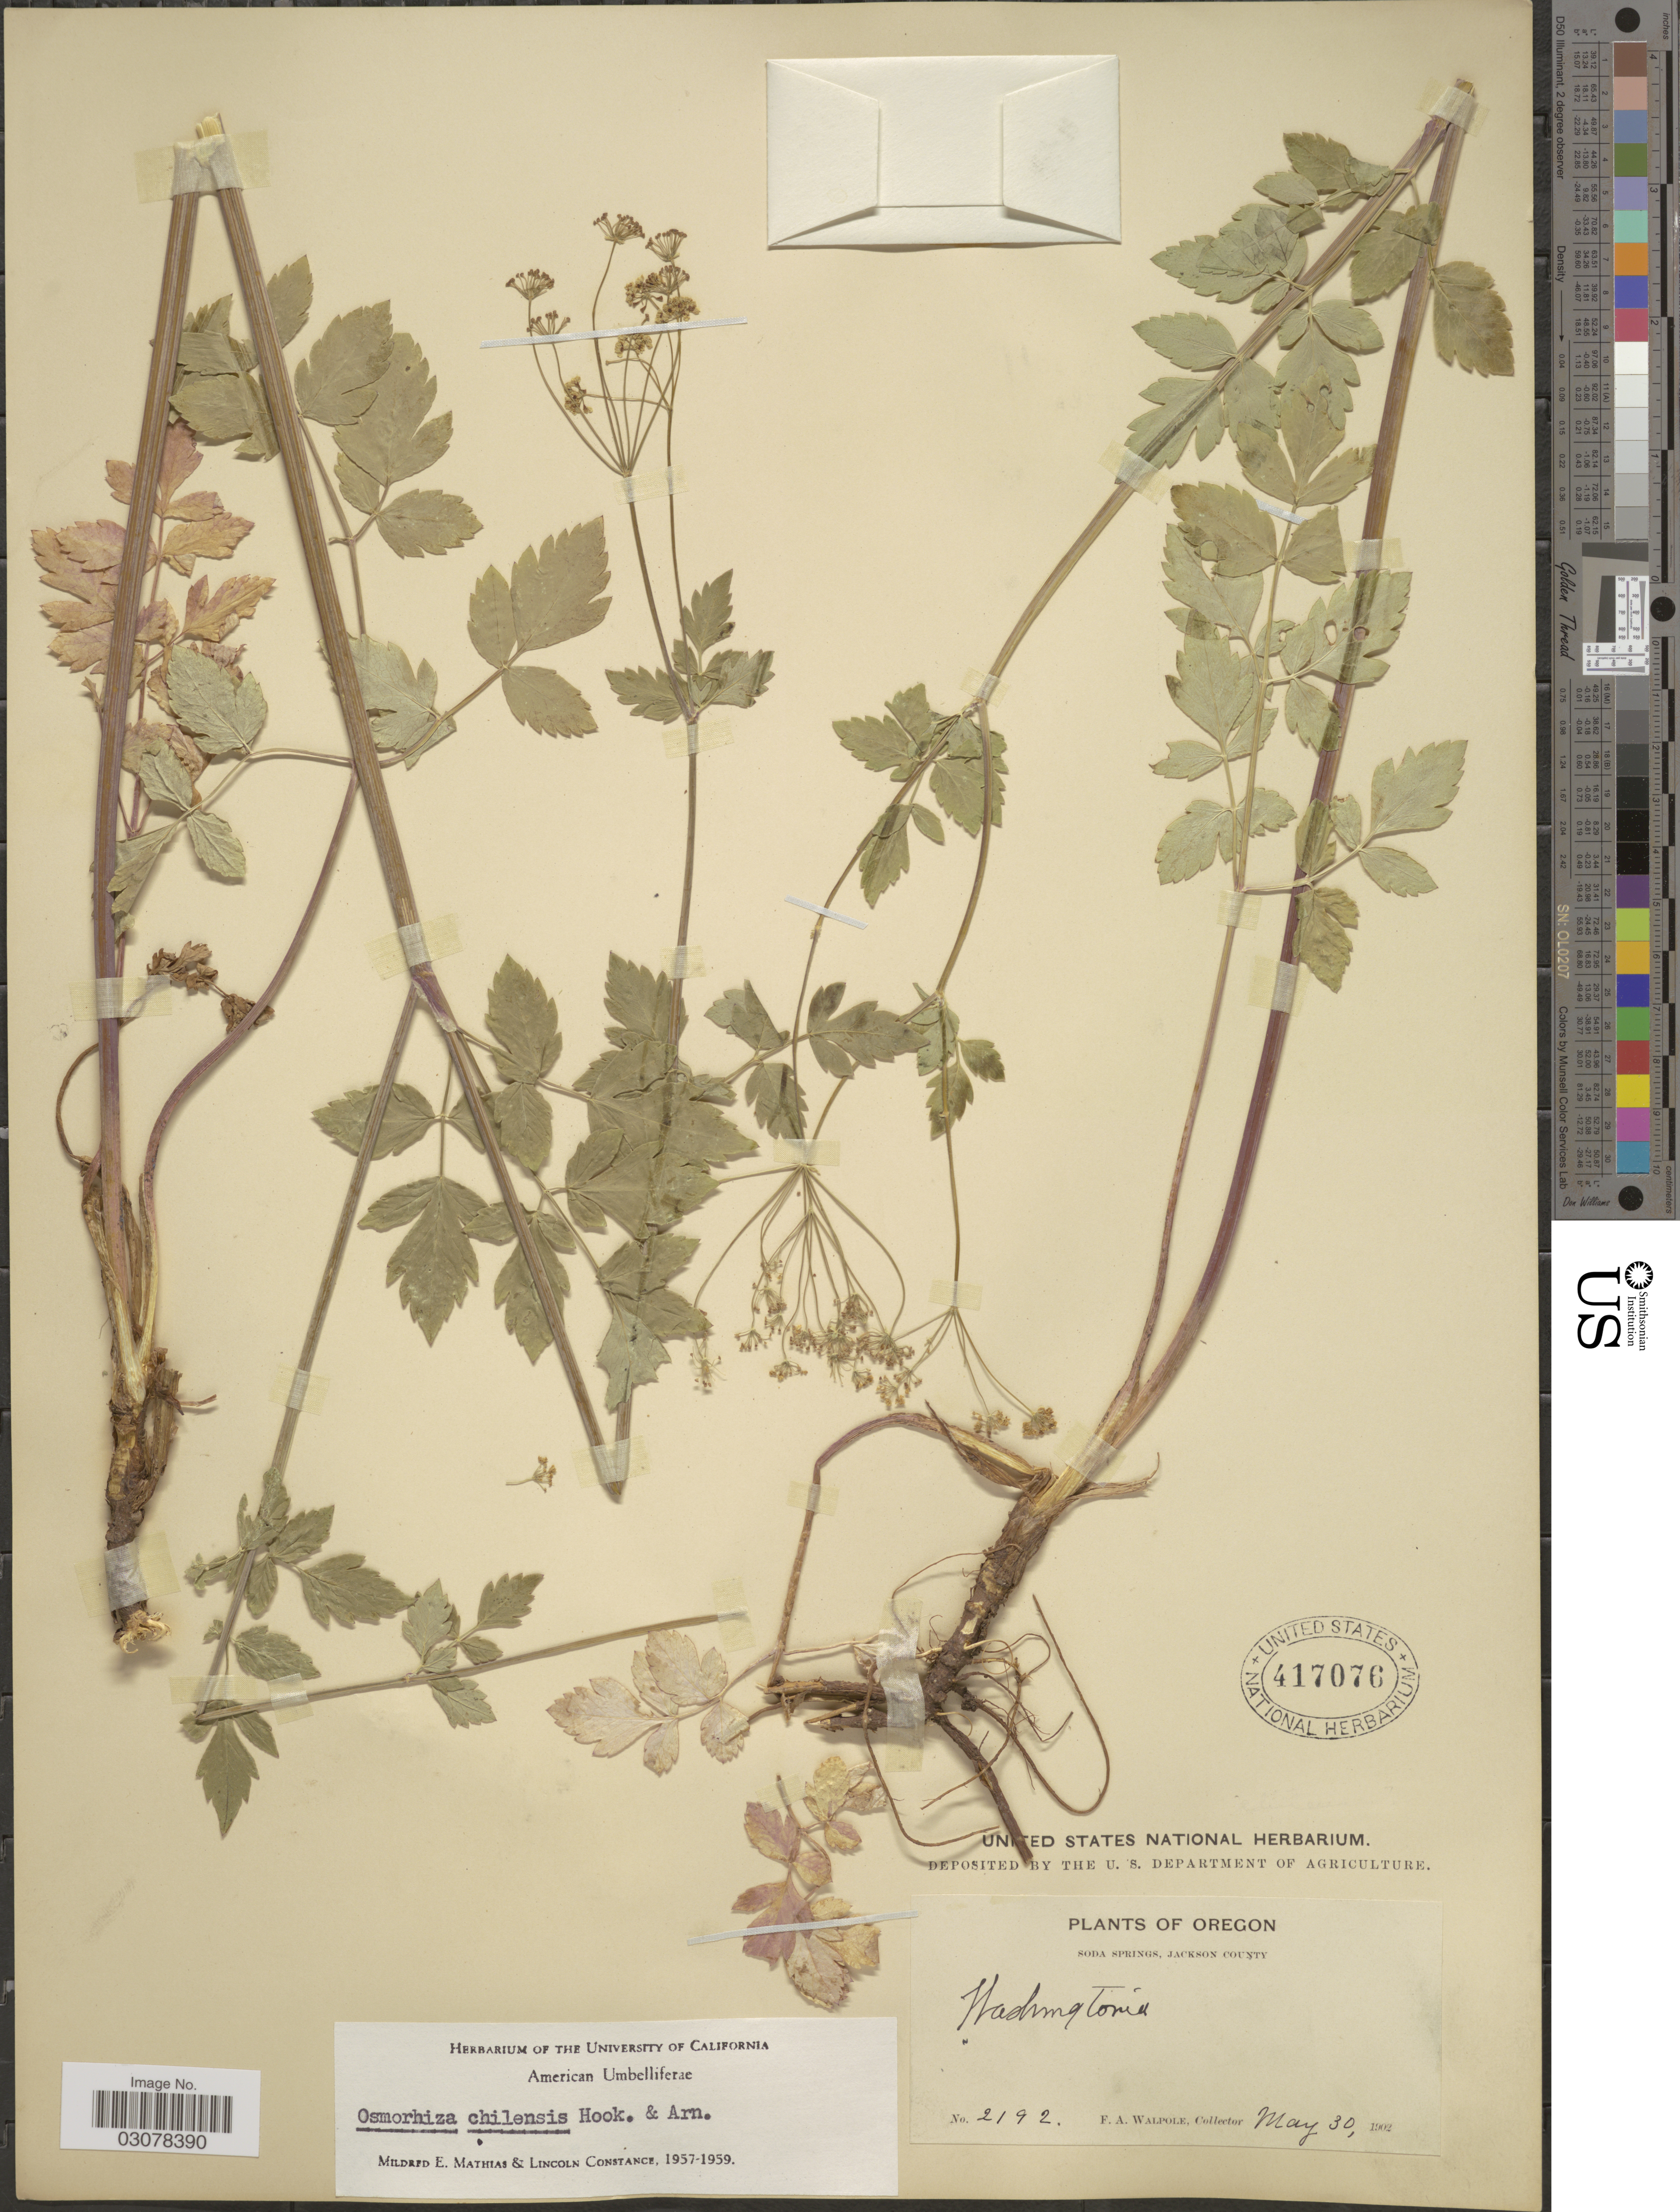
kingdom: Plantae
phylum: Tracheophyta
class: Magnoliopsida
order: Apiales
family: Apiaceae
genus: Osmorhiza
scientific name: Osmorhiza chilensis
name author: Hook. & Arn.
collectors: F. Walpole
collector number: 2192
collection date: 1902-05-30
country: United States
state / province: Oregon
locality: Soda Springs, Jackson County.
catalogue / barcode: US 417076